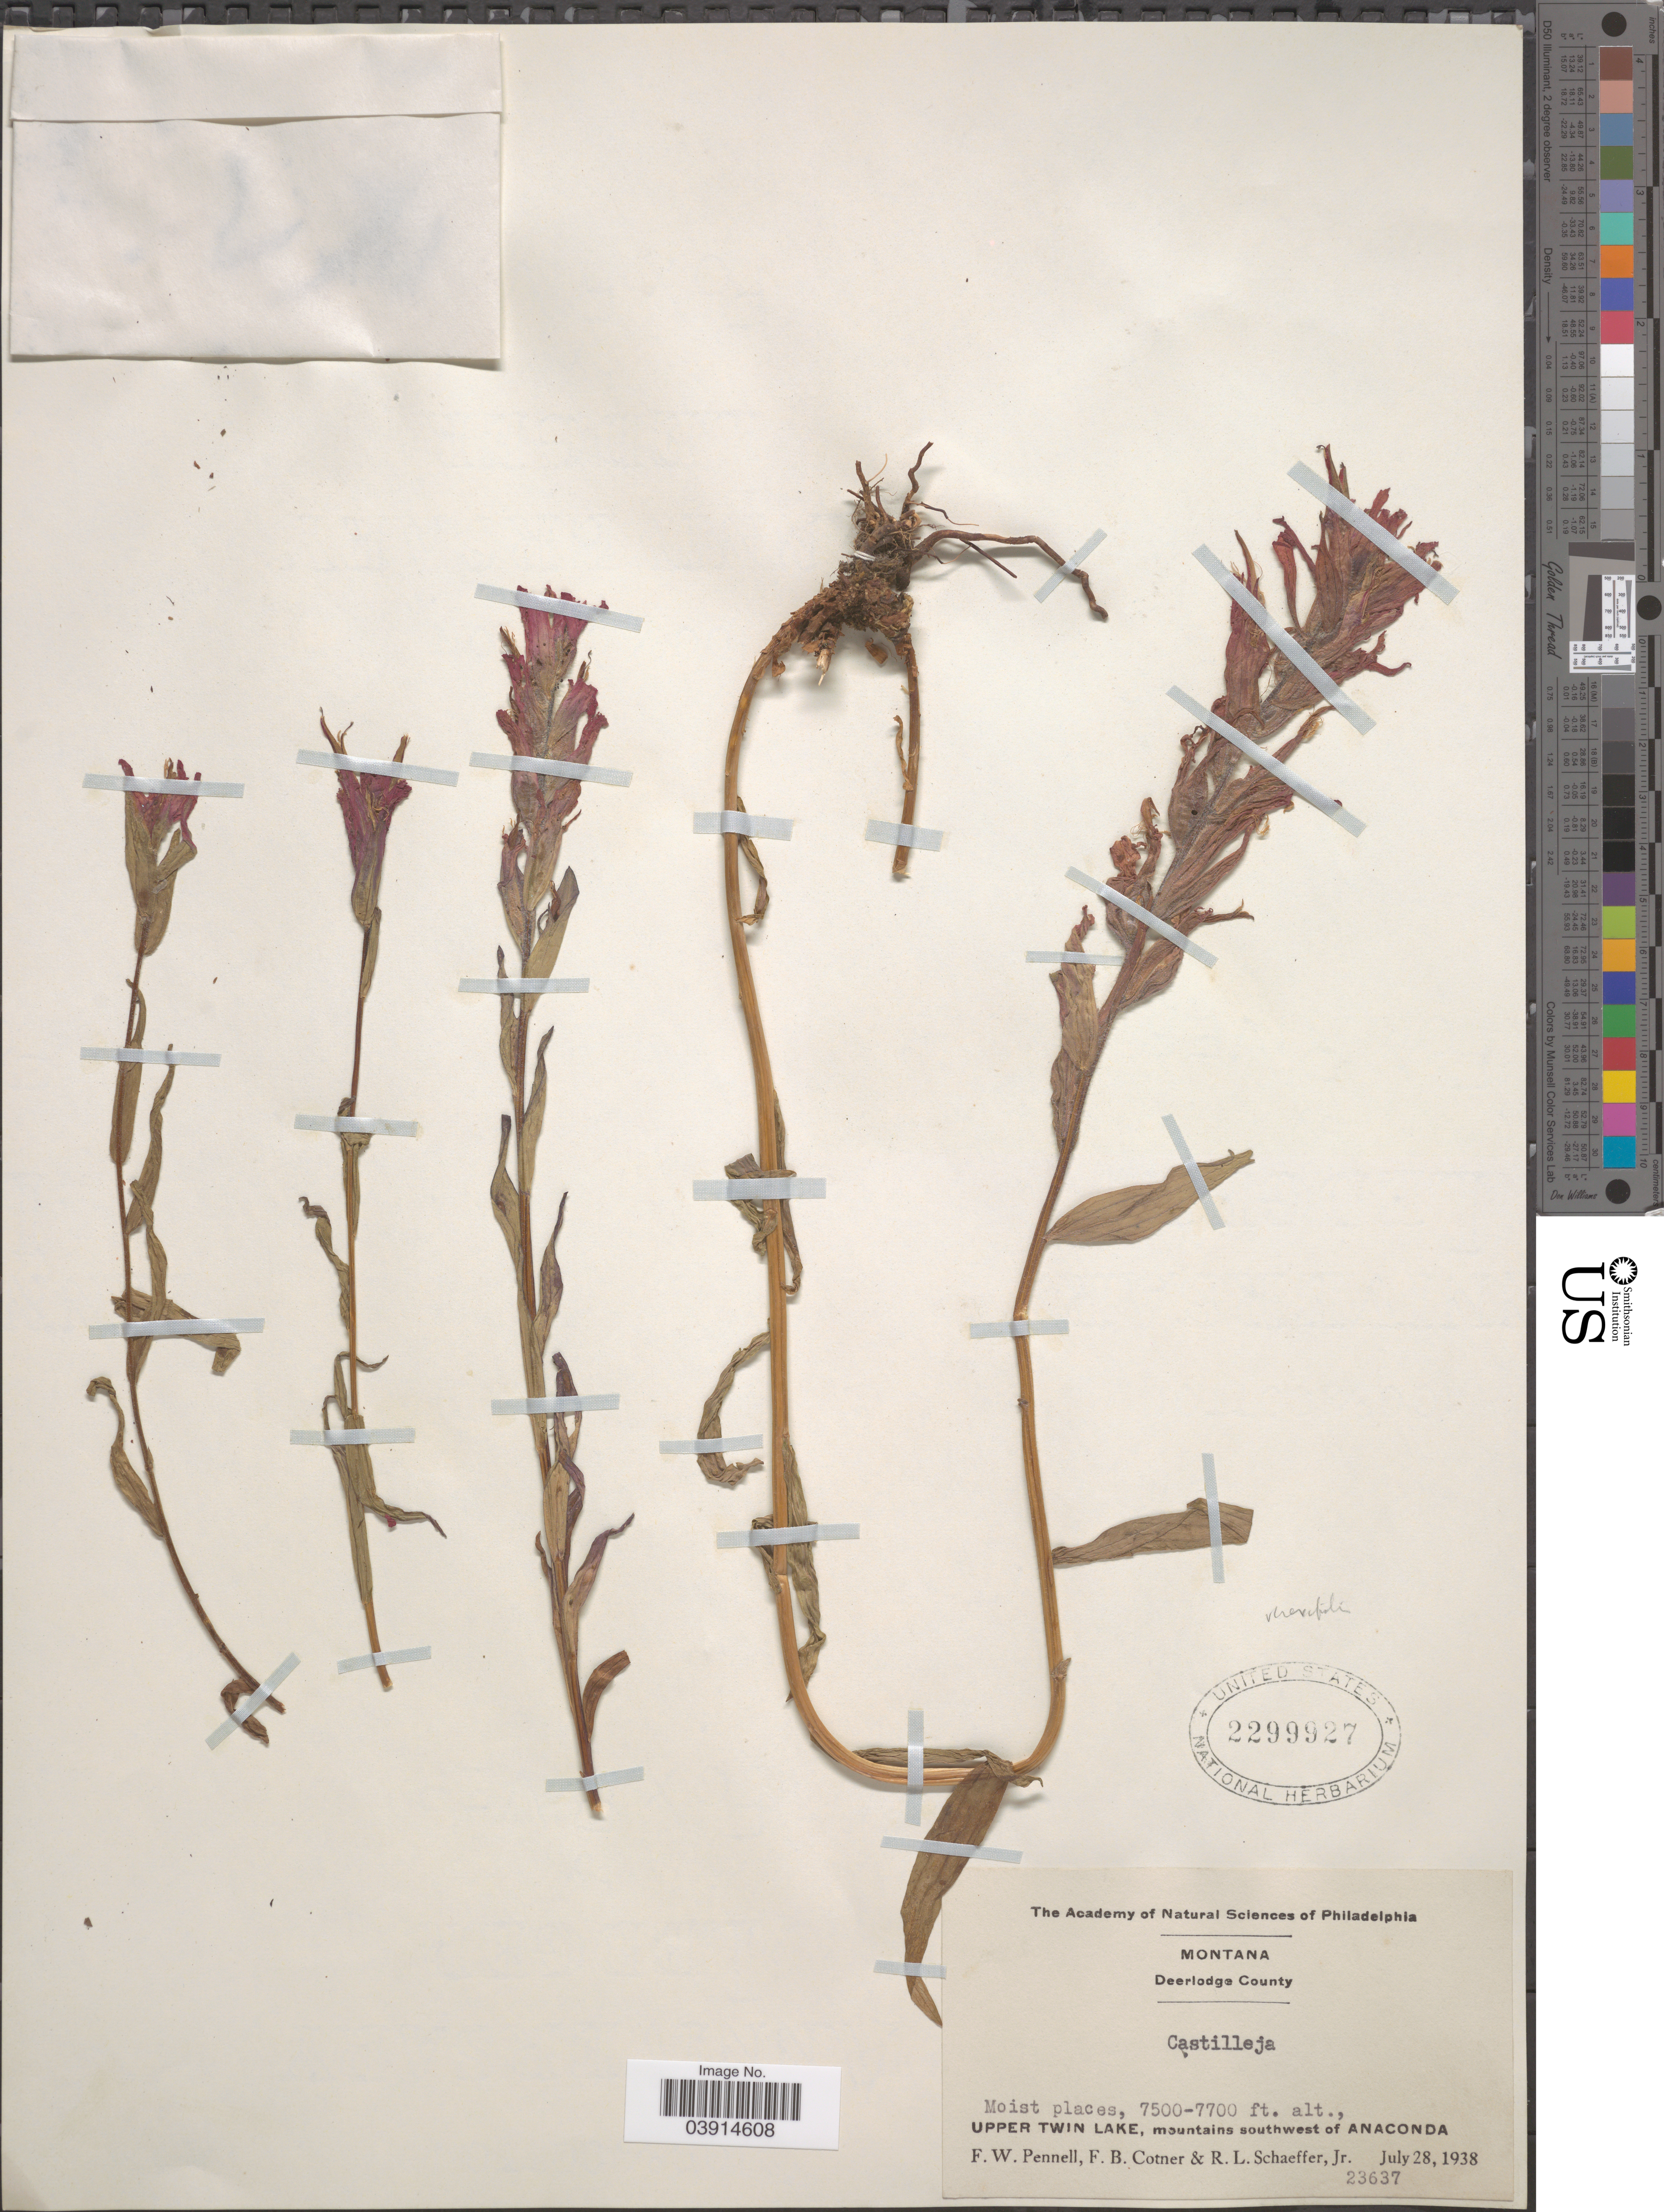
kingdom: Plantae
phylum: Tracheophyta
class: Magnoliopsida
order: Lamiales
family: Orobanchaceae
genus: Castilleja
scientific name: Castilleja sp.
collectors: F. W. Pennell, F. Cotner & R. L. Schaeffer Jr.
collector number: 23637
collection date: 1938-07-28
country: United States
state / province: Montana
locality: Deerlodge County. Upper Twin Lake, mountains southwest of Anaconda.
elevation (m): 2286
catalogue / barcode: US 2299927